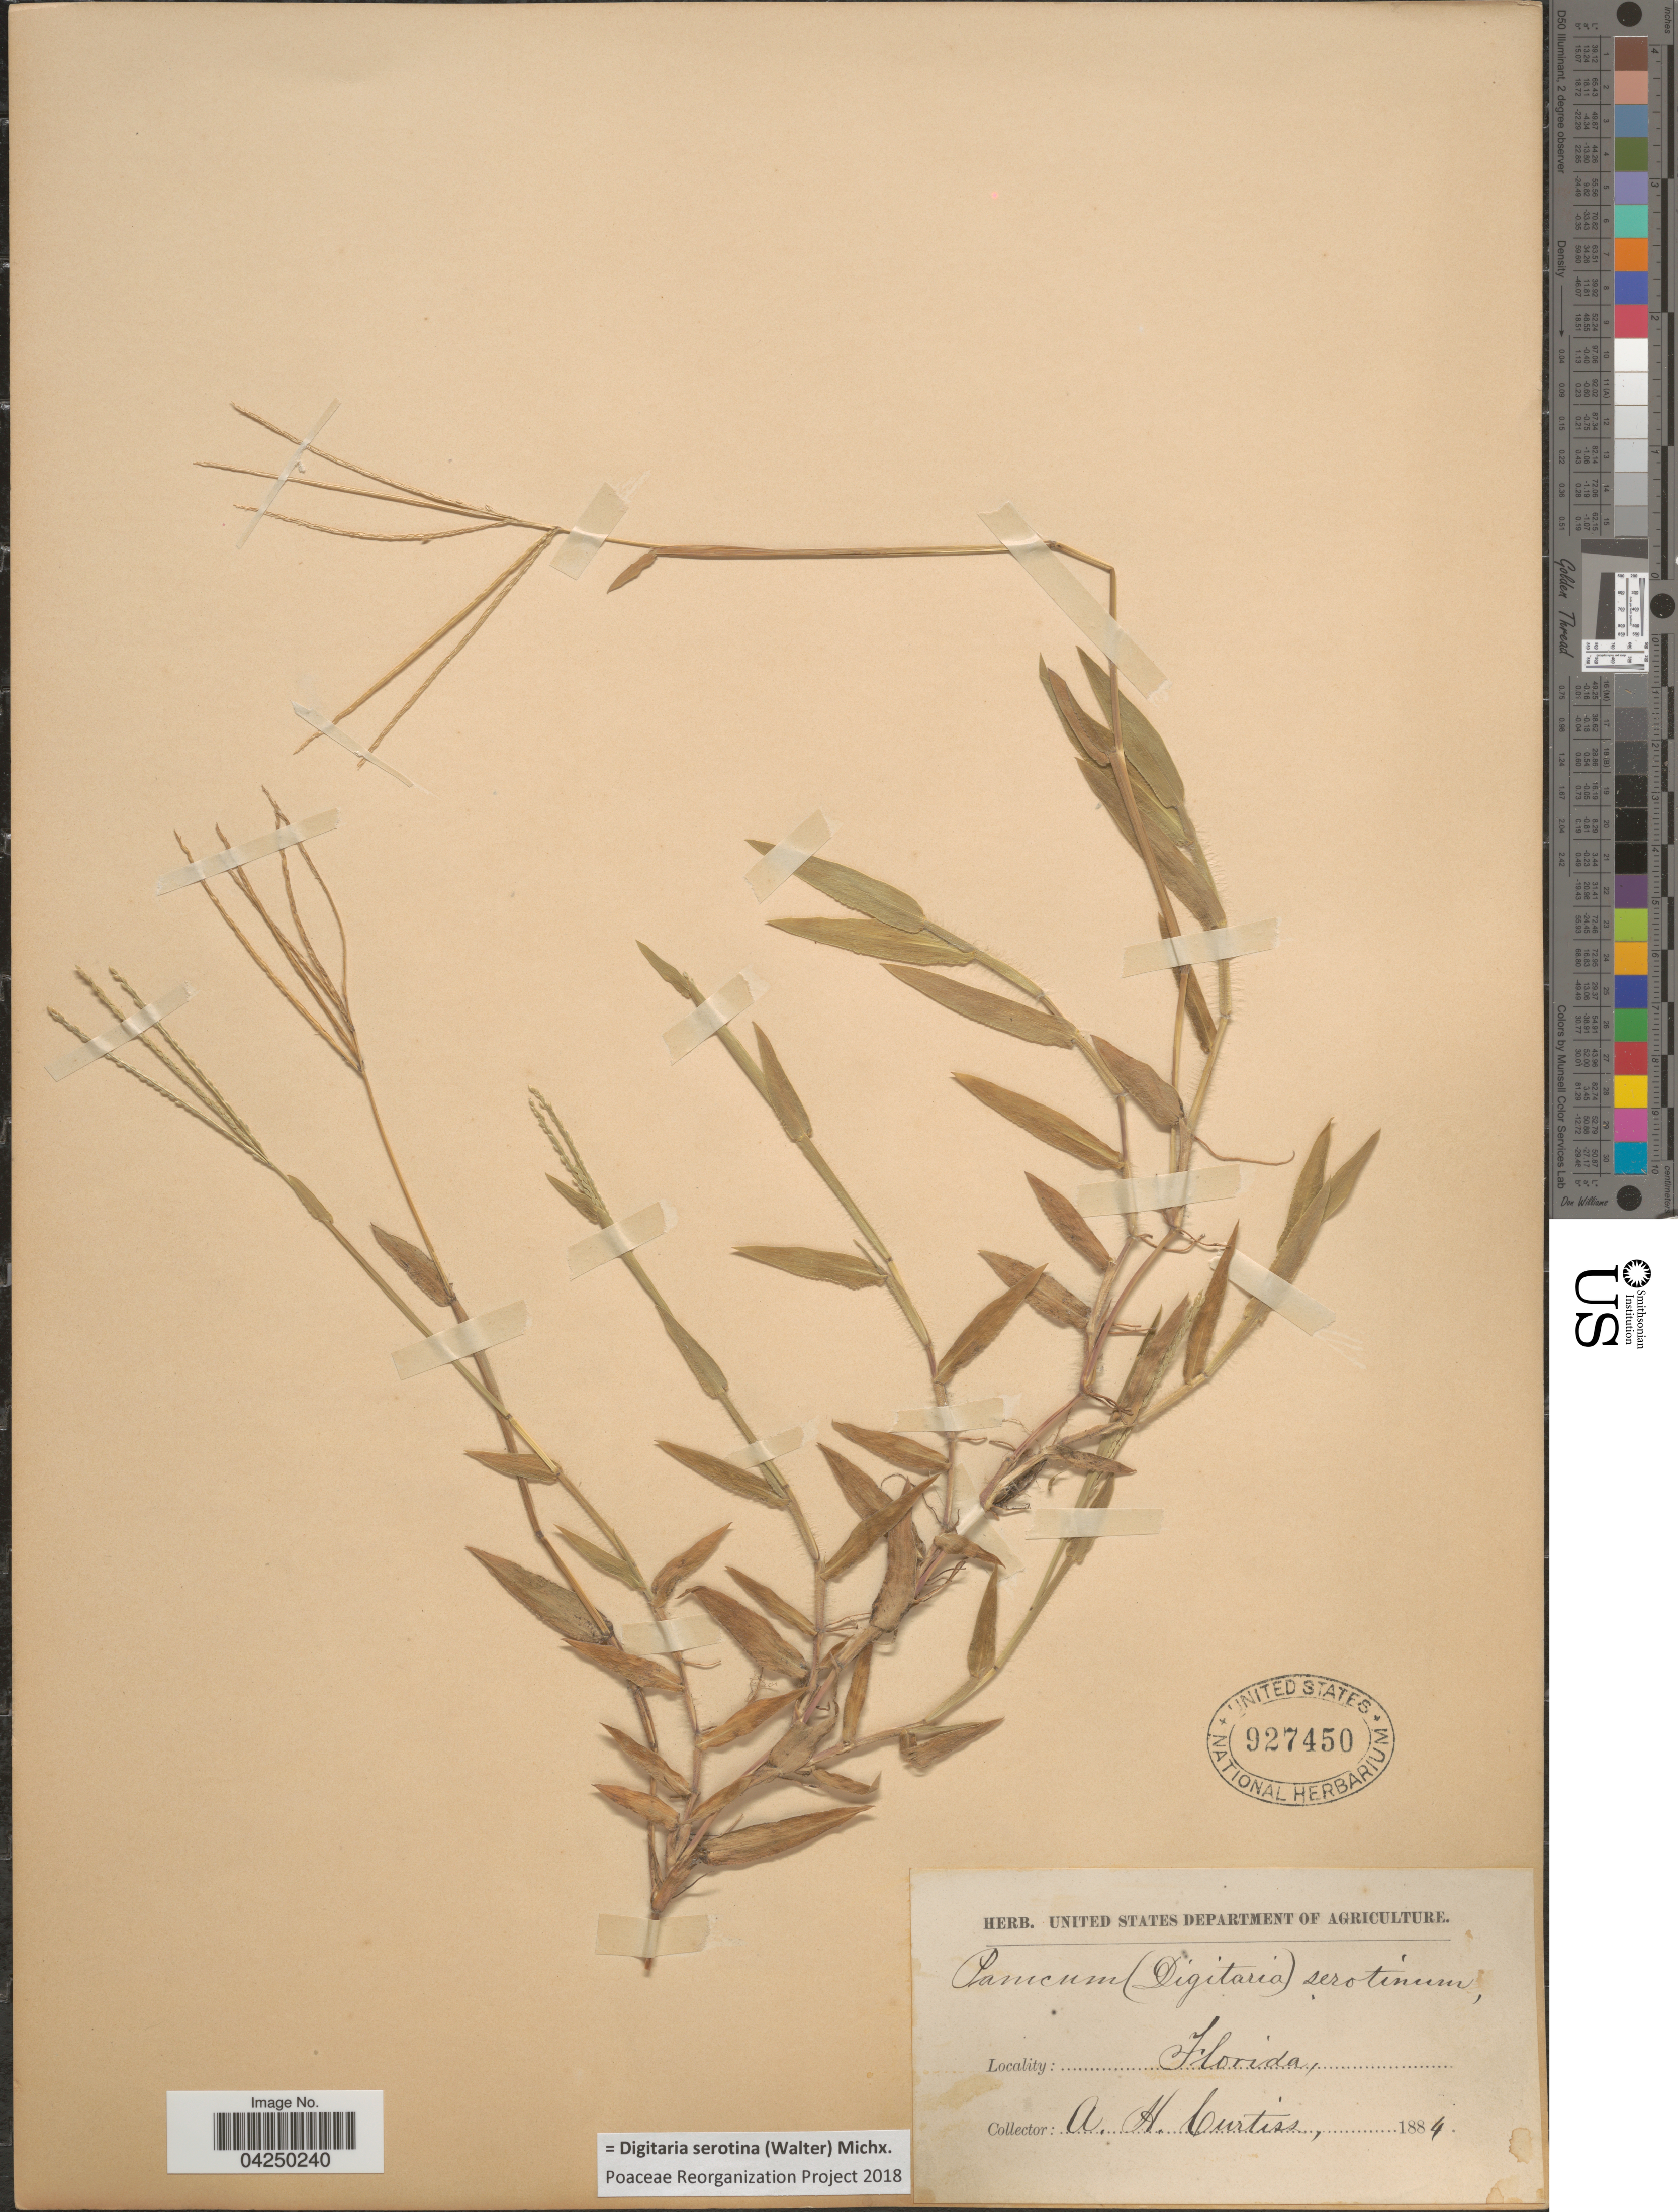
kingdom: Plantae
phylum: Tracheophyta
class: Liliopsida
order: Poales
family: Poaceae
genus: Digitaria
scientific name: Digitaria serotina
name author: (Walter) Michx.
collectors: A. H. Curtiss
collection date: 1884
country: United States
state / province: Florida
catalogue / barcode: US 927450